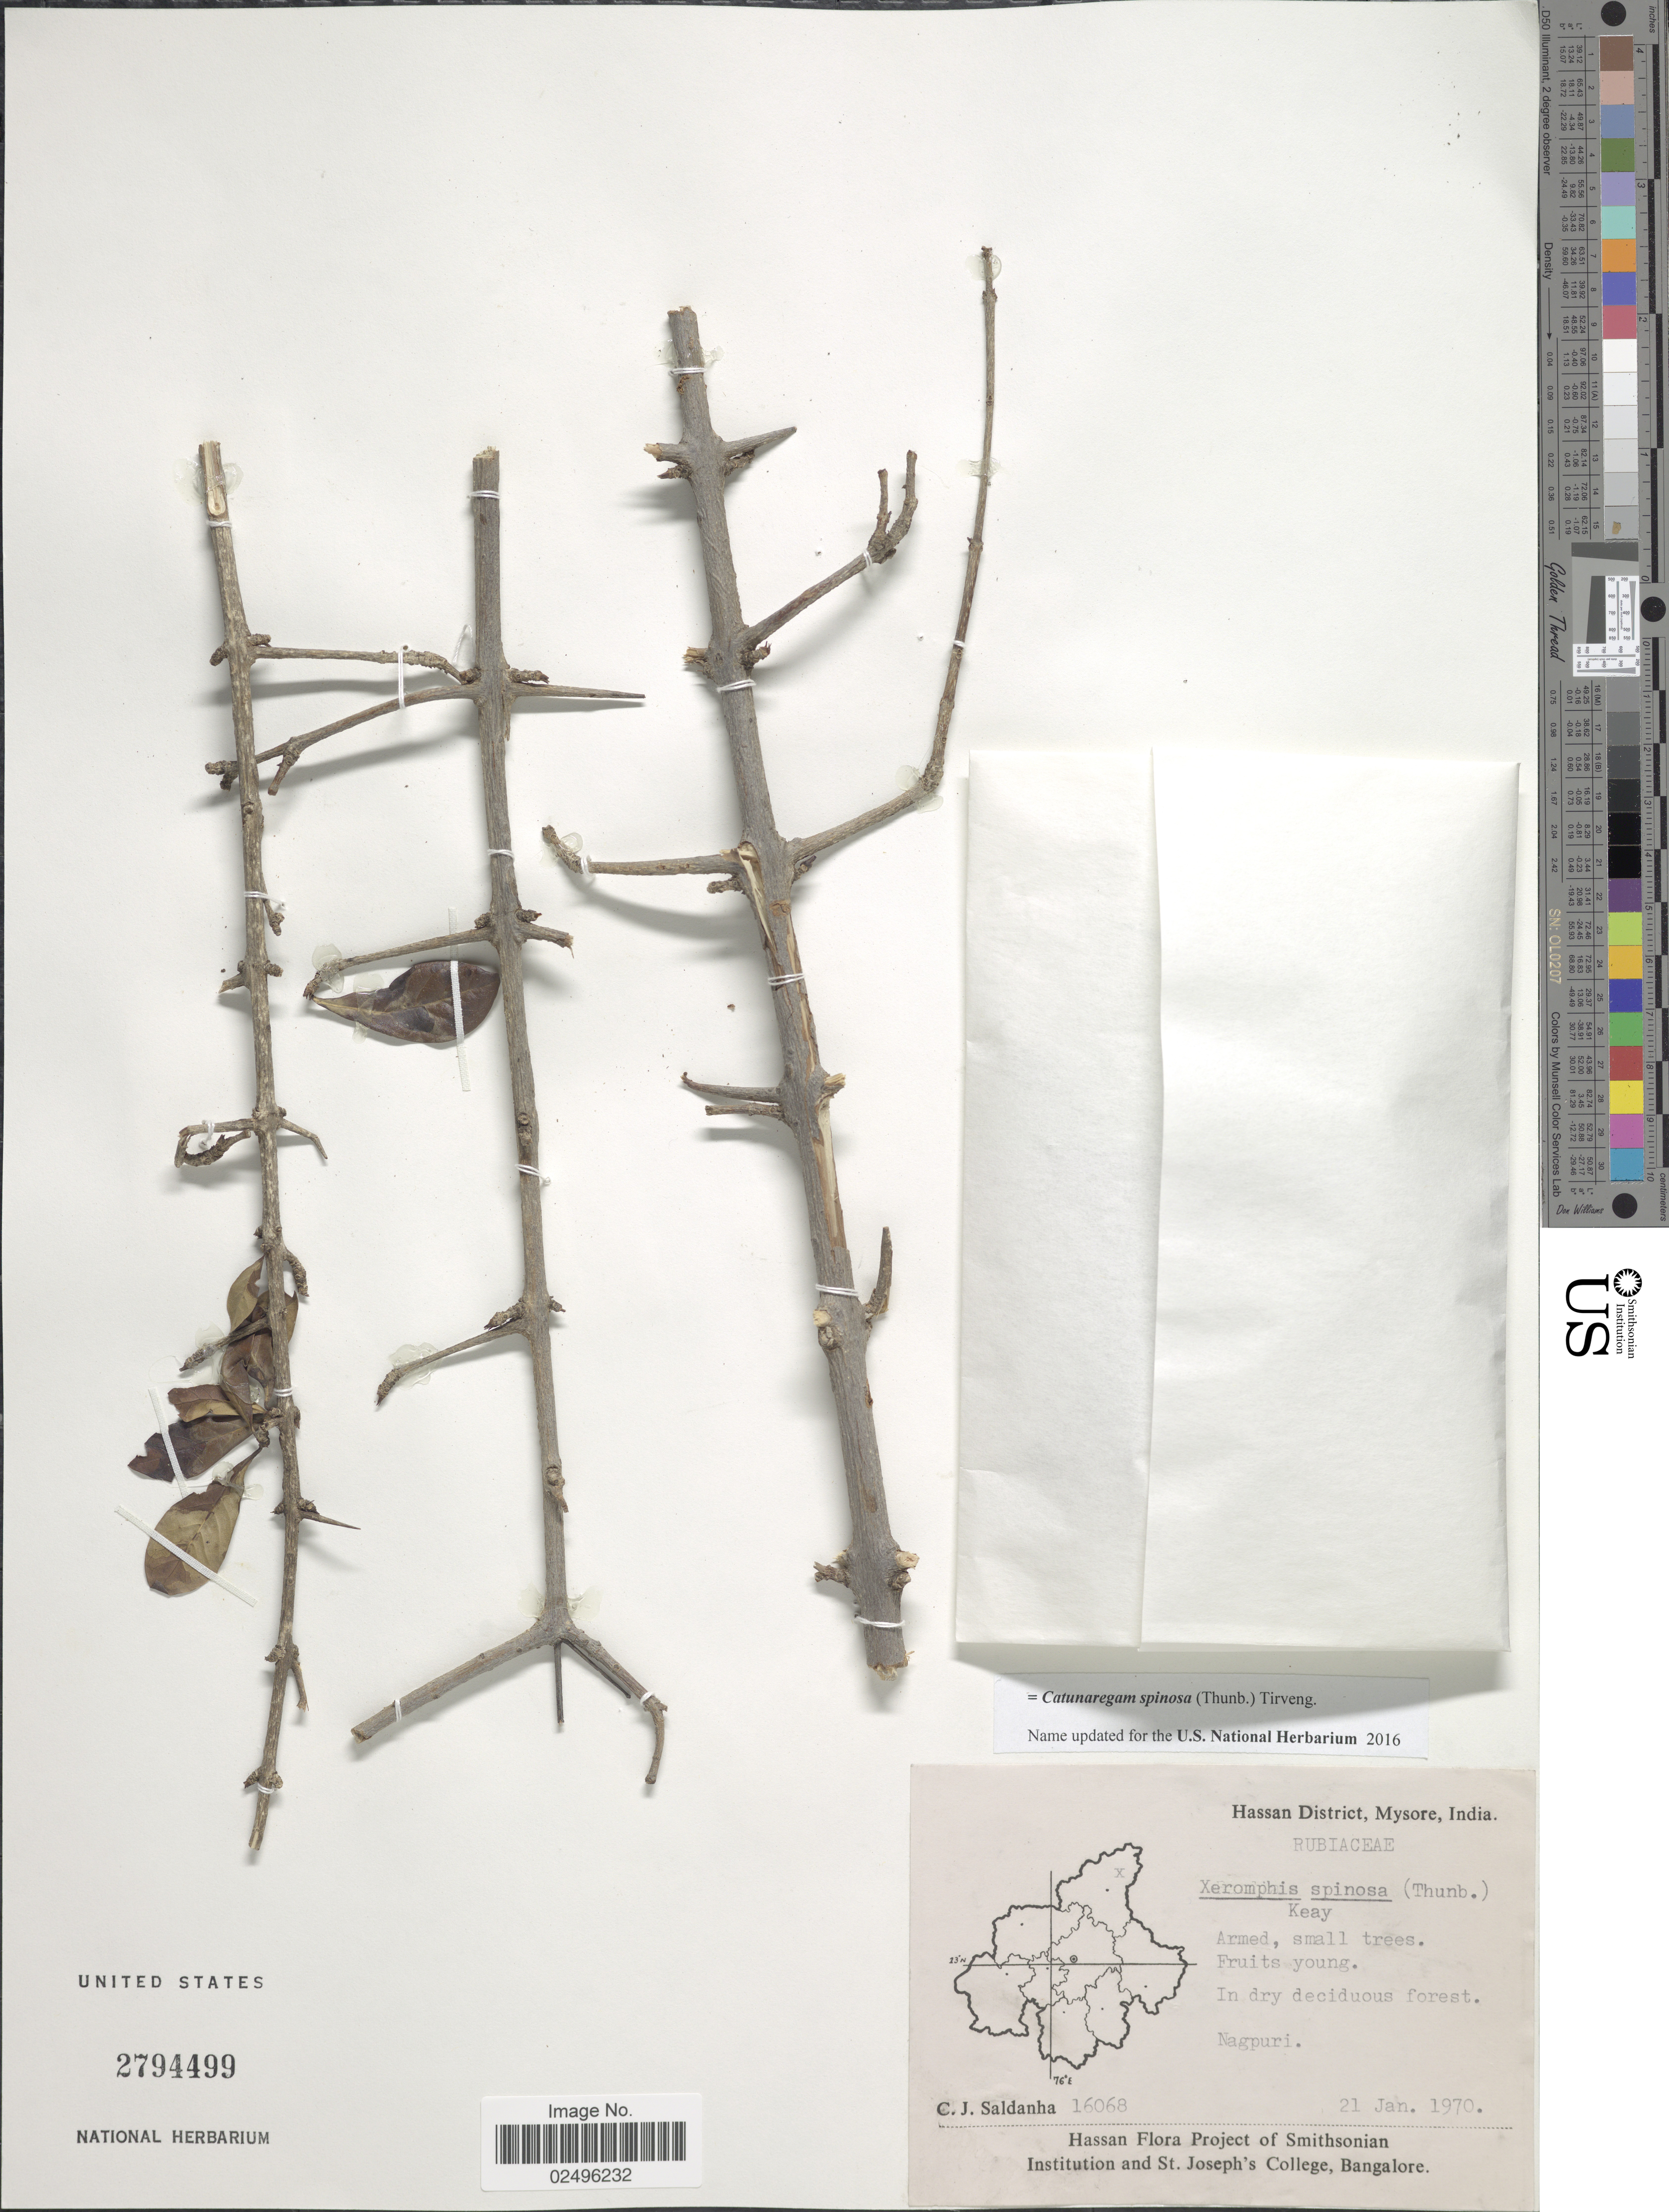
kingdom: Plantae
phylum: Tracheophyta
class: Magnoliopsida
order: Gentianales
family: Rubiaceae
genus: Catunaregam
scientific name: Catunaregam spinosa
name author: (Thunb.) Tirveng.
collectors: C. J. Saldanha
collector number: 16068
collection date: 1970-01-21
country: India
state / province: Karnataka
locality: Hassan District, Mysore. Nagpuri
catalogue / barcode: US 2794499